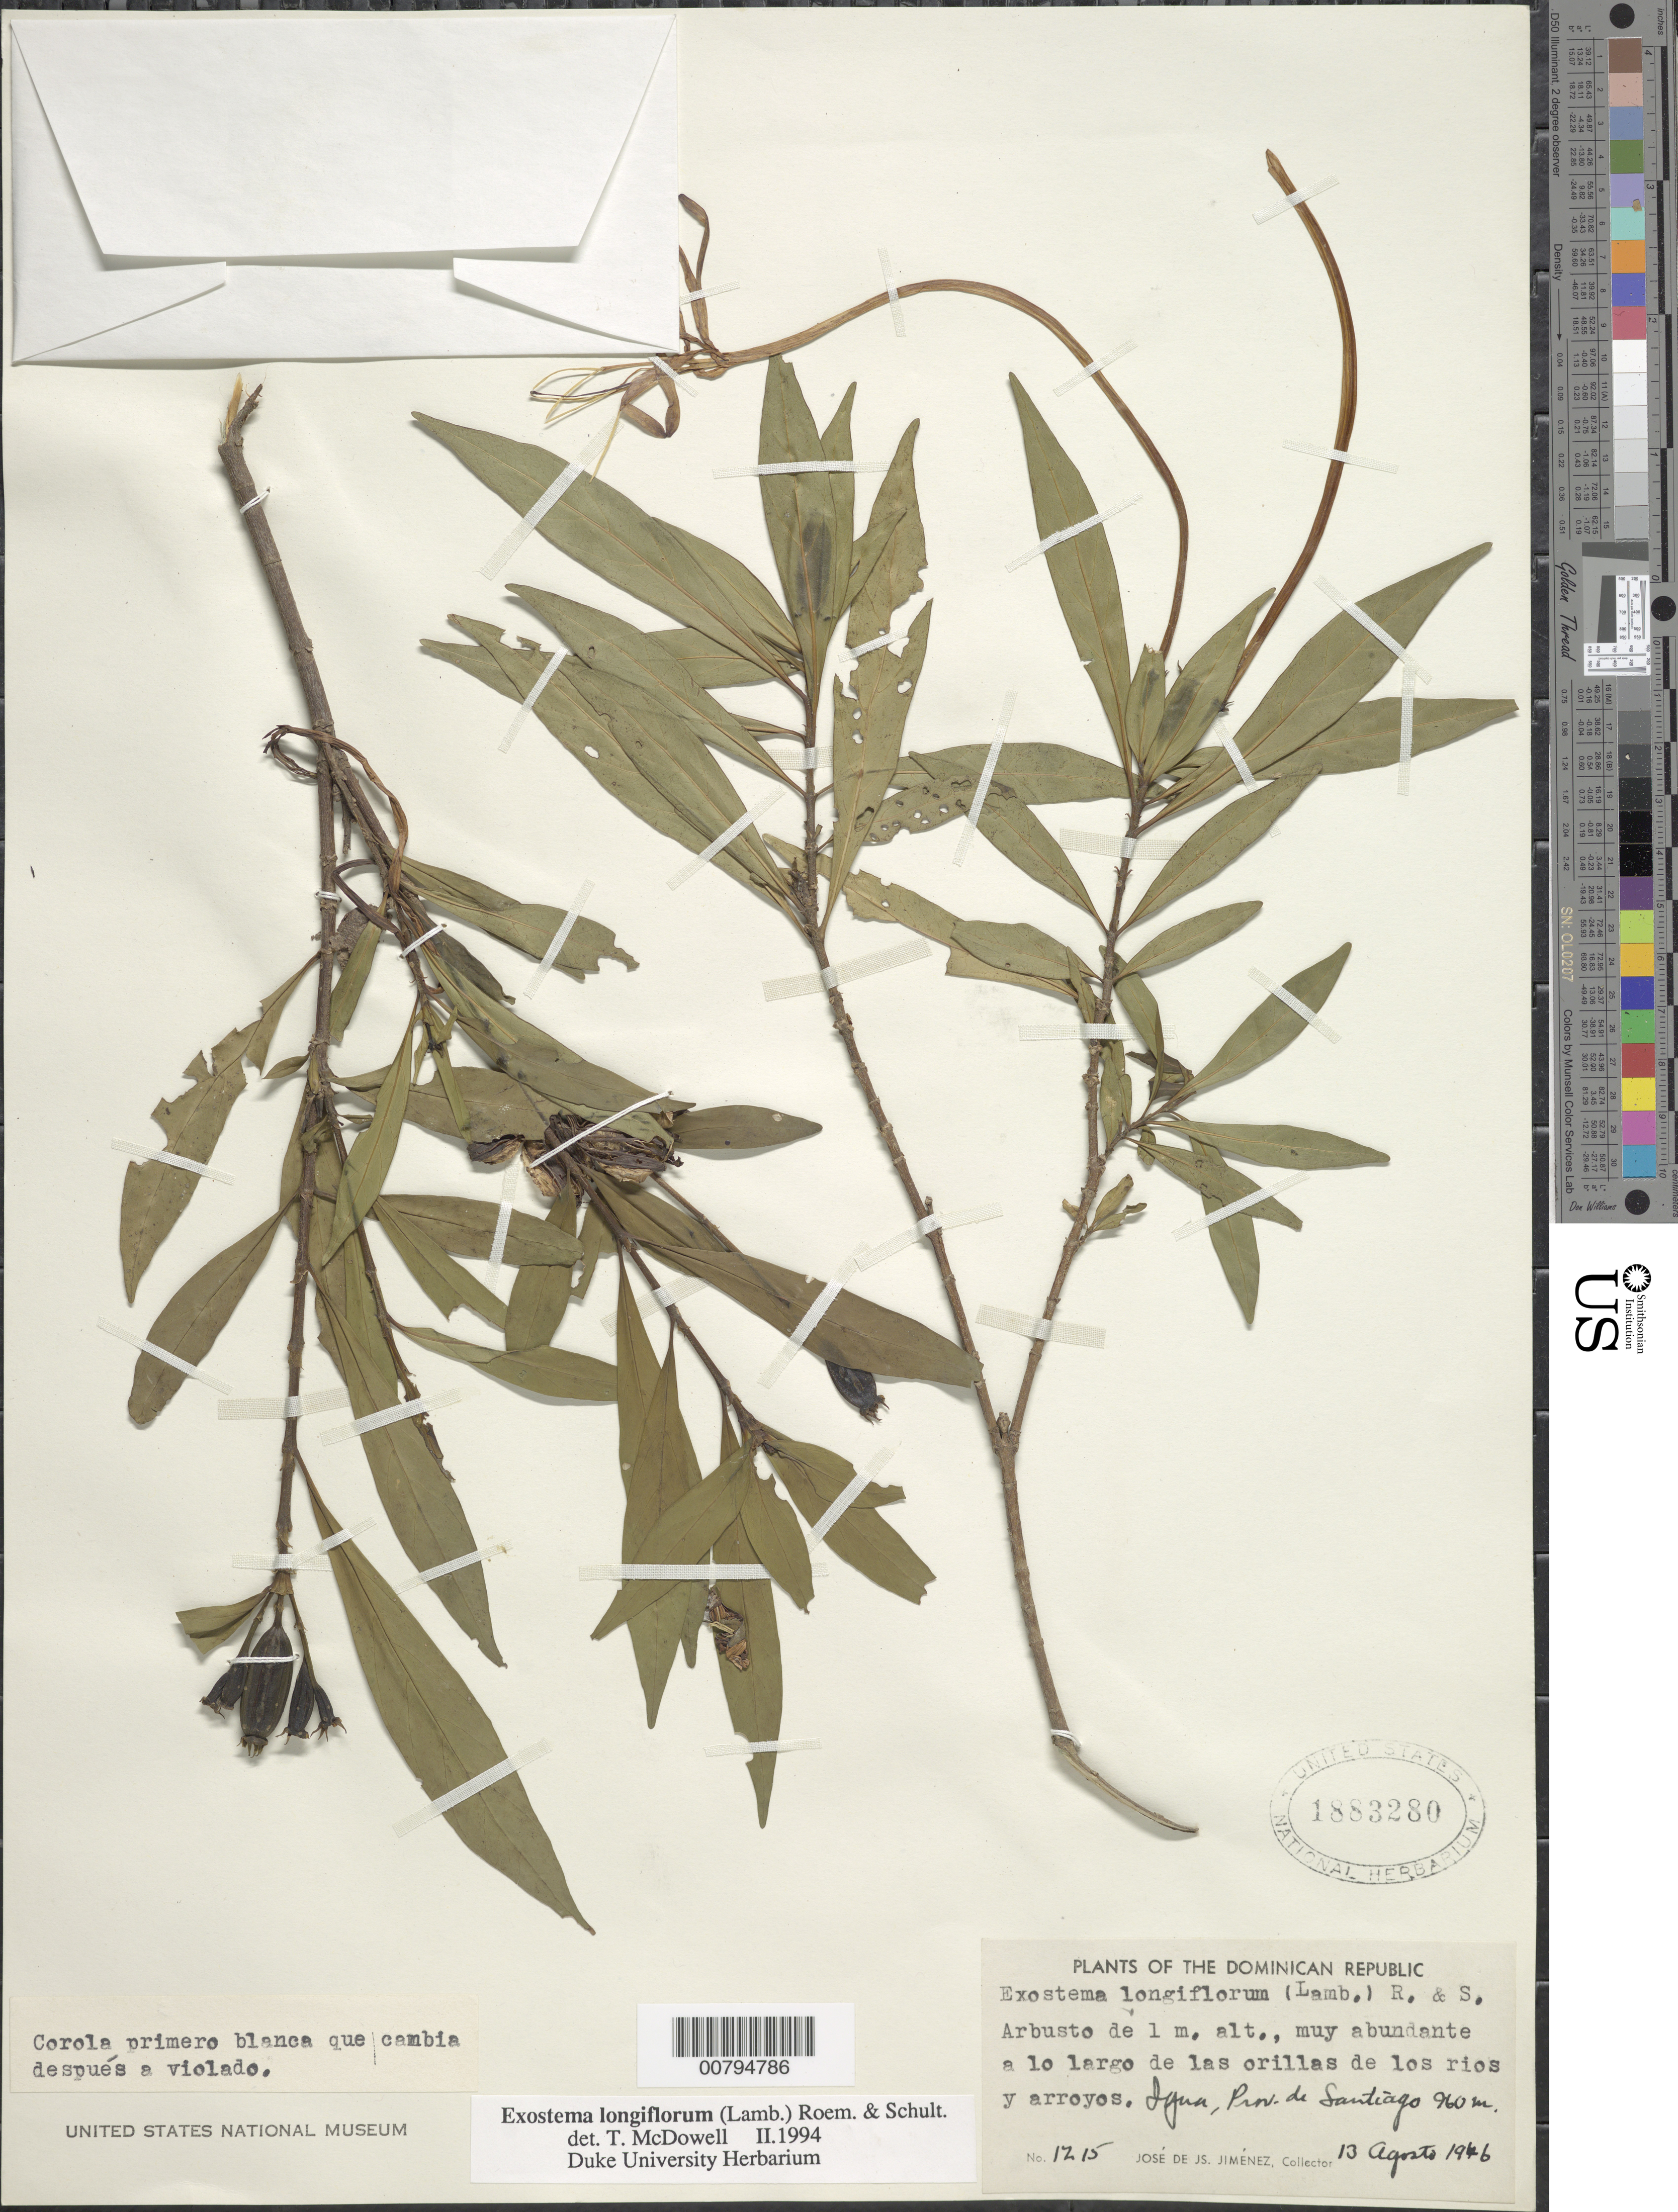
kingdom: Plantae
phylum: Tracheophyta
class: Magnoliopsida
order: Gentianales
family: Rubiaceae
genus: Exostema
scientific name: Exostema longiflorum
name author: (Lamb.) Roem. & Schult.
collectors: J. J. Jiménez Almonte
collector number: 1215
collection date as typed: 13 Aug 1946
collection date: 1946-08-13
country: Dominican Republic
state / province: Santiago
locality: Igua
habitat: A lo largo de las orillas de lor rios y arroyos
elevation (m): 960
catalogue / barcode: US 1883280